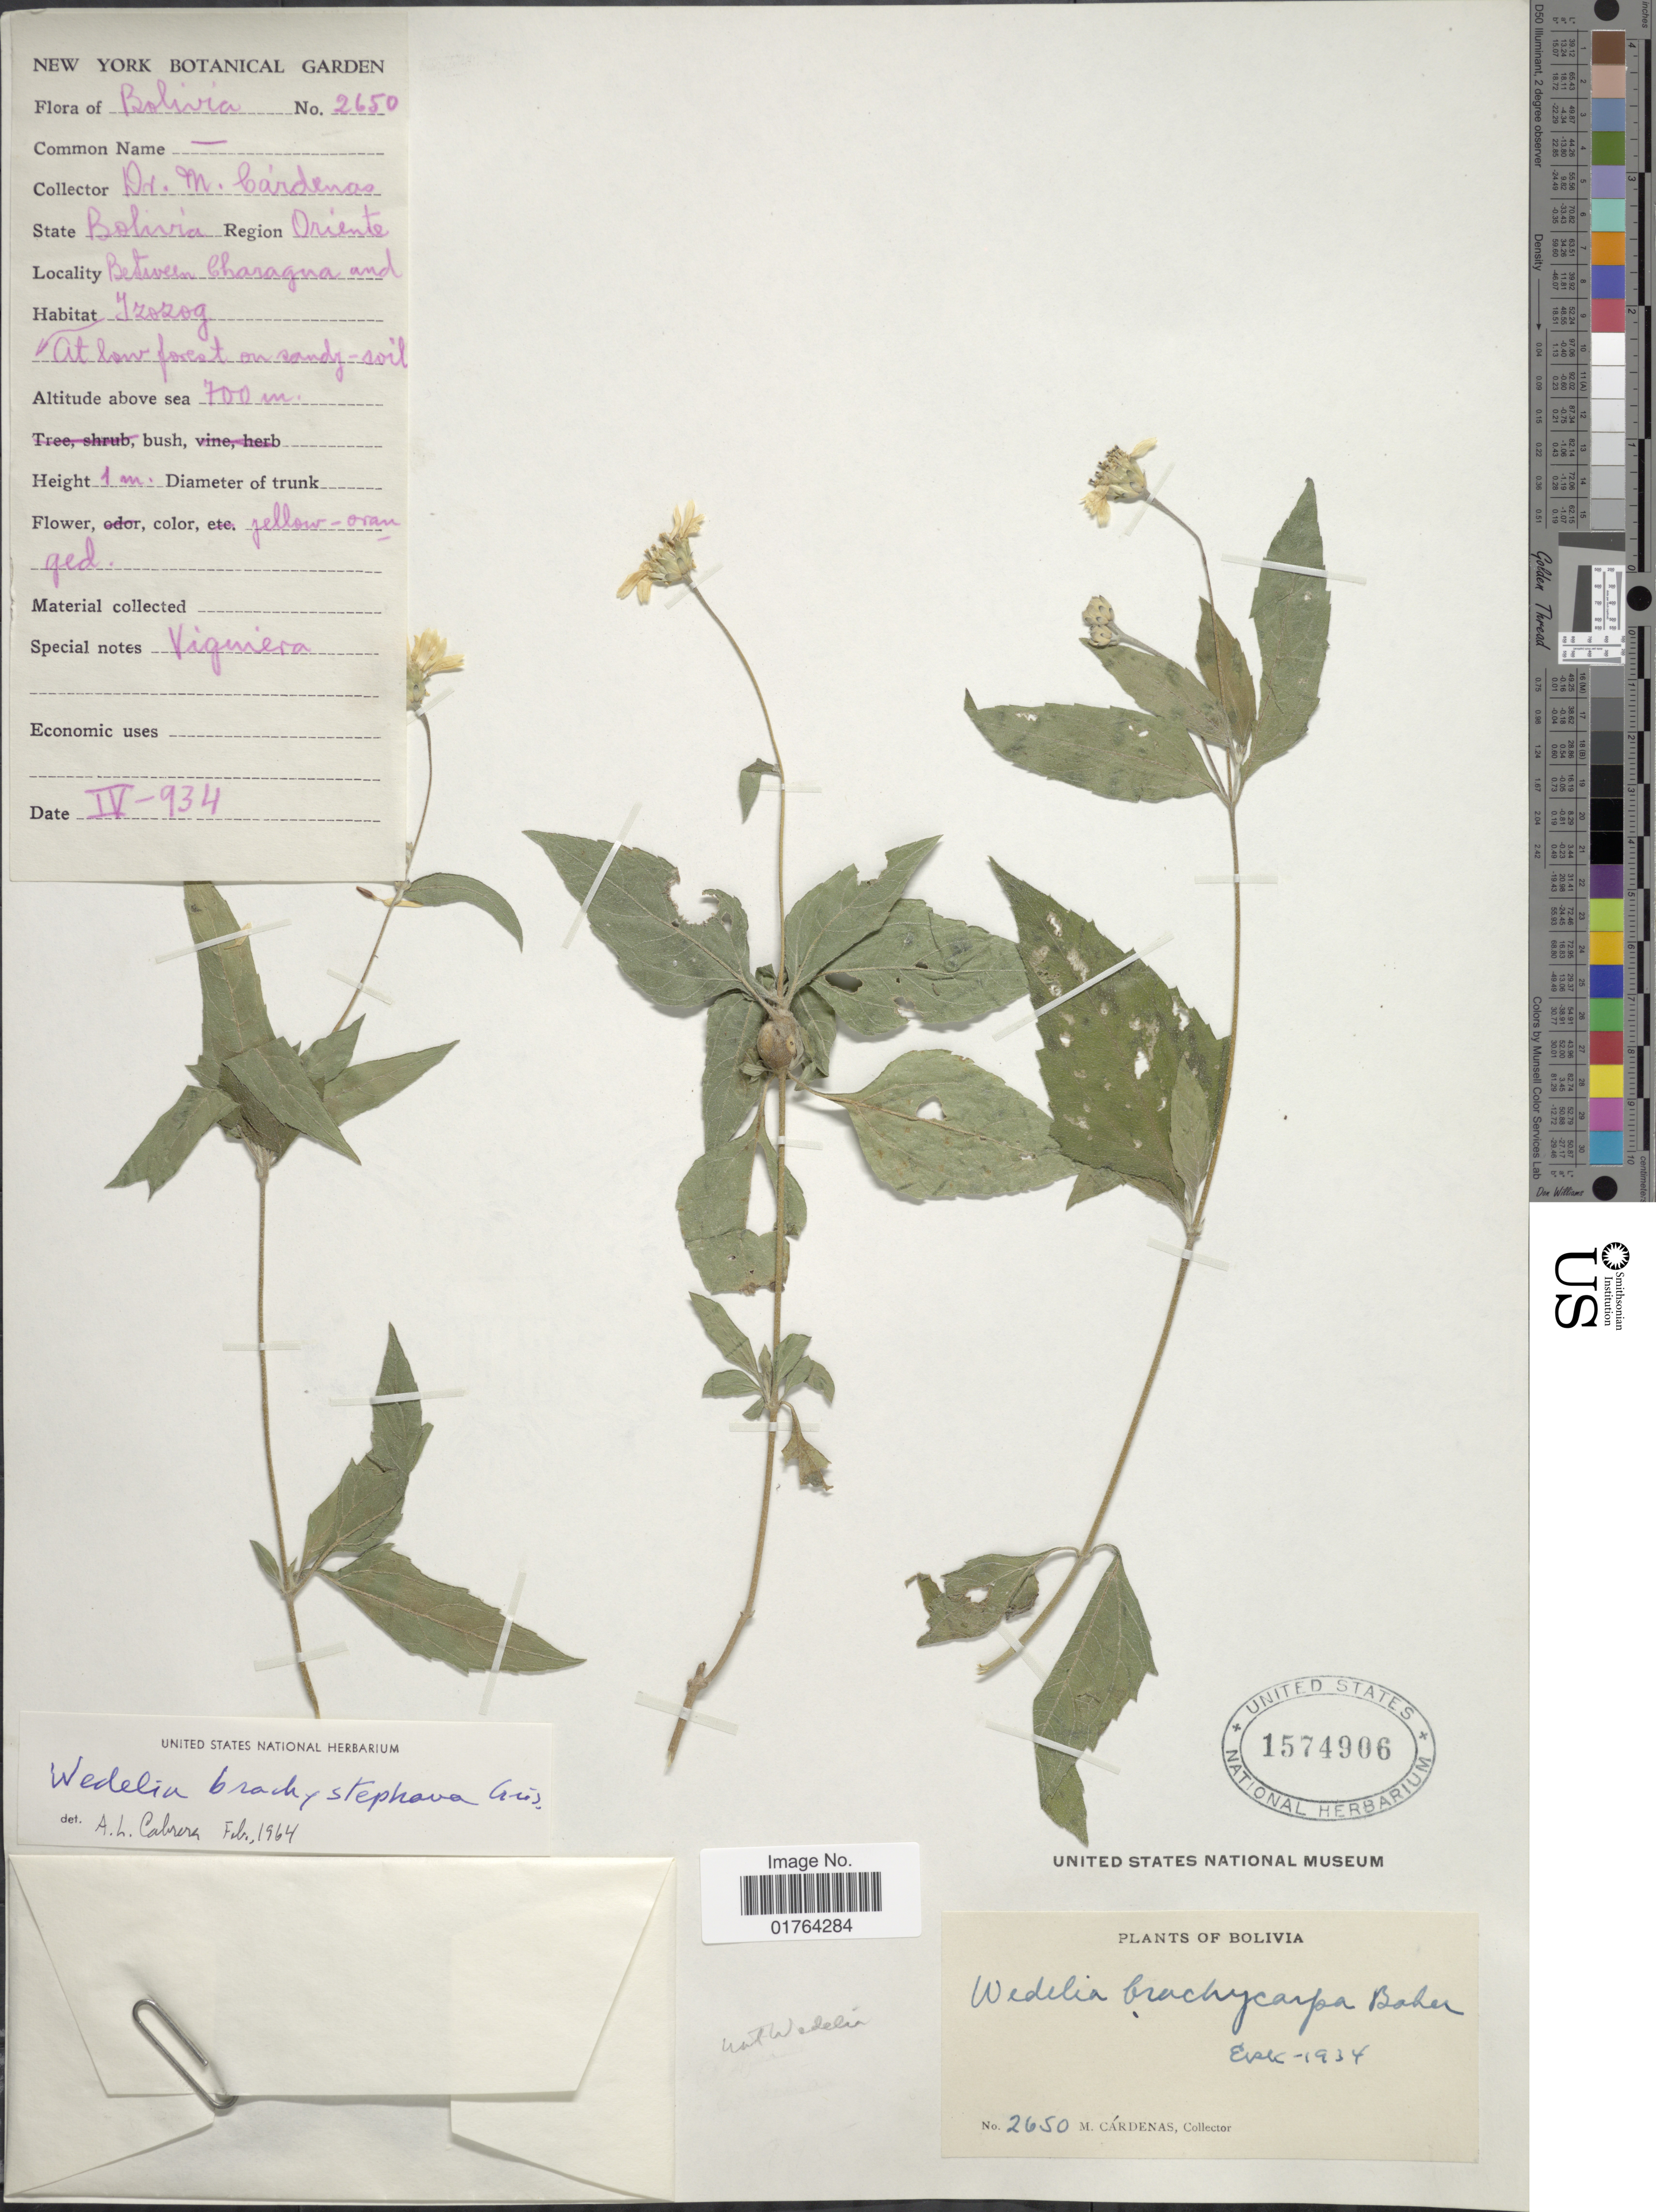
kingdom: Plantae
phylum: Tracheophyta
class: Magnoliopsida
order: Asterales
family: Asteraceae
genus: Wedelia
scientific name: Wedelia brachylepis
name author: Griseb.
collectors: M. Cárdenas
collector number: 2650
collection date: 1934-04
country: Bolivia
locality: State Bolivia, Regio Oriente, Between Charagua and Izozog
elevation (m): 700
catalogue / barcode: US 1574906